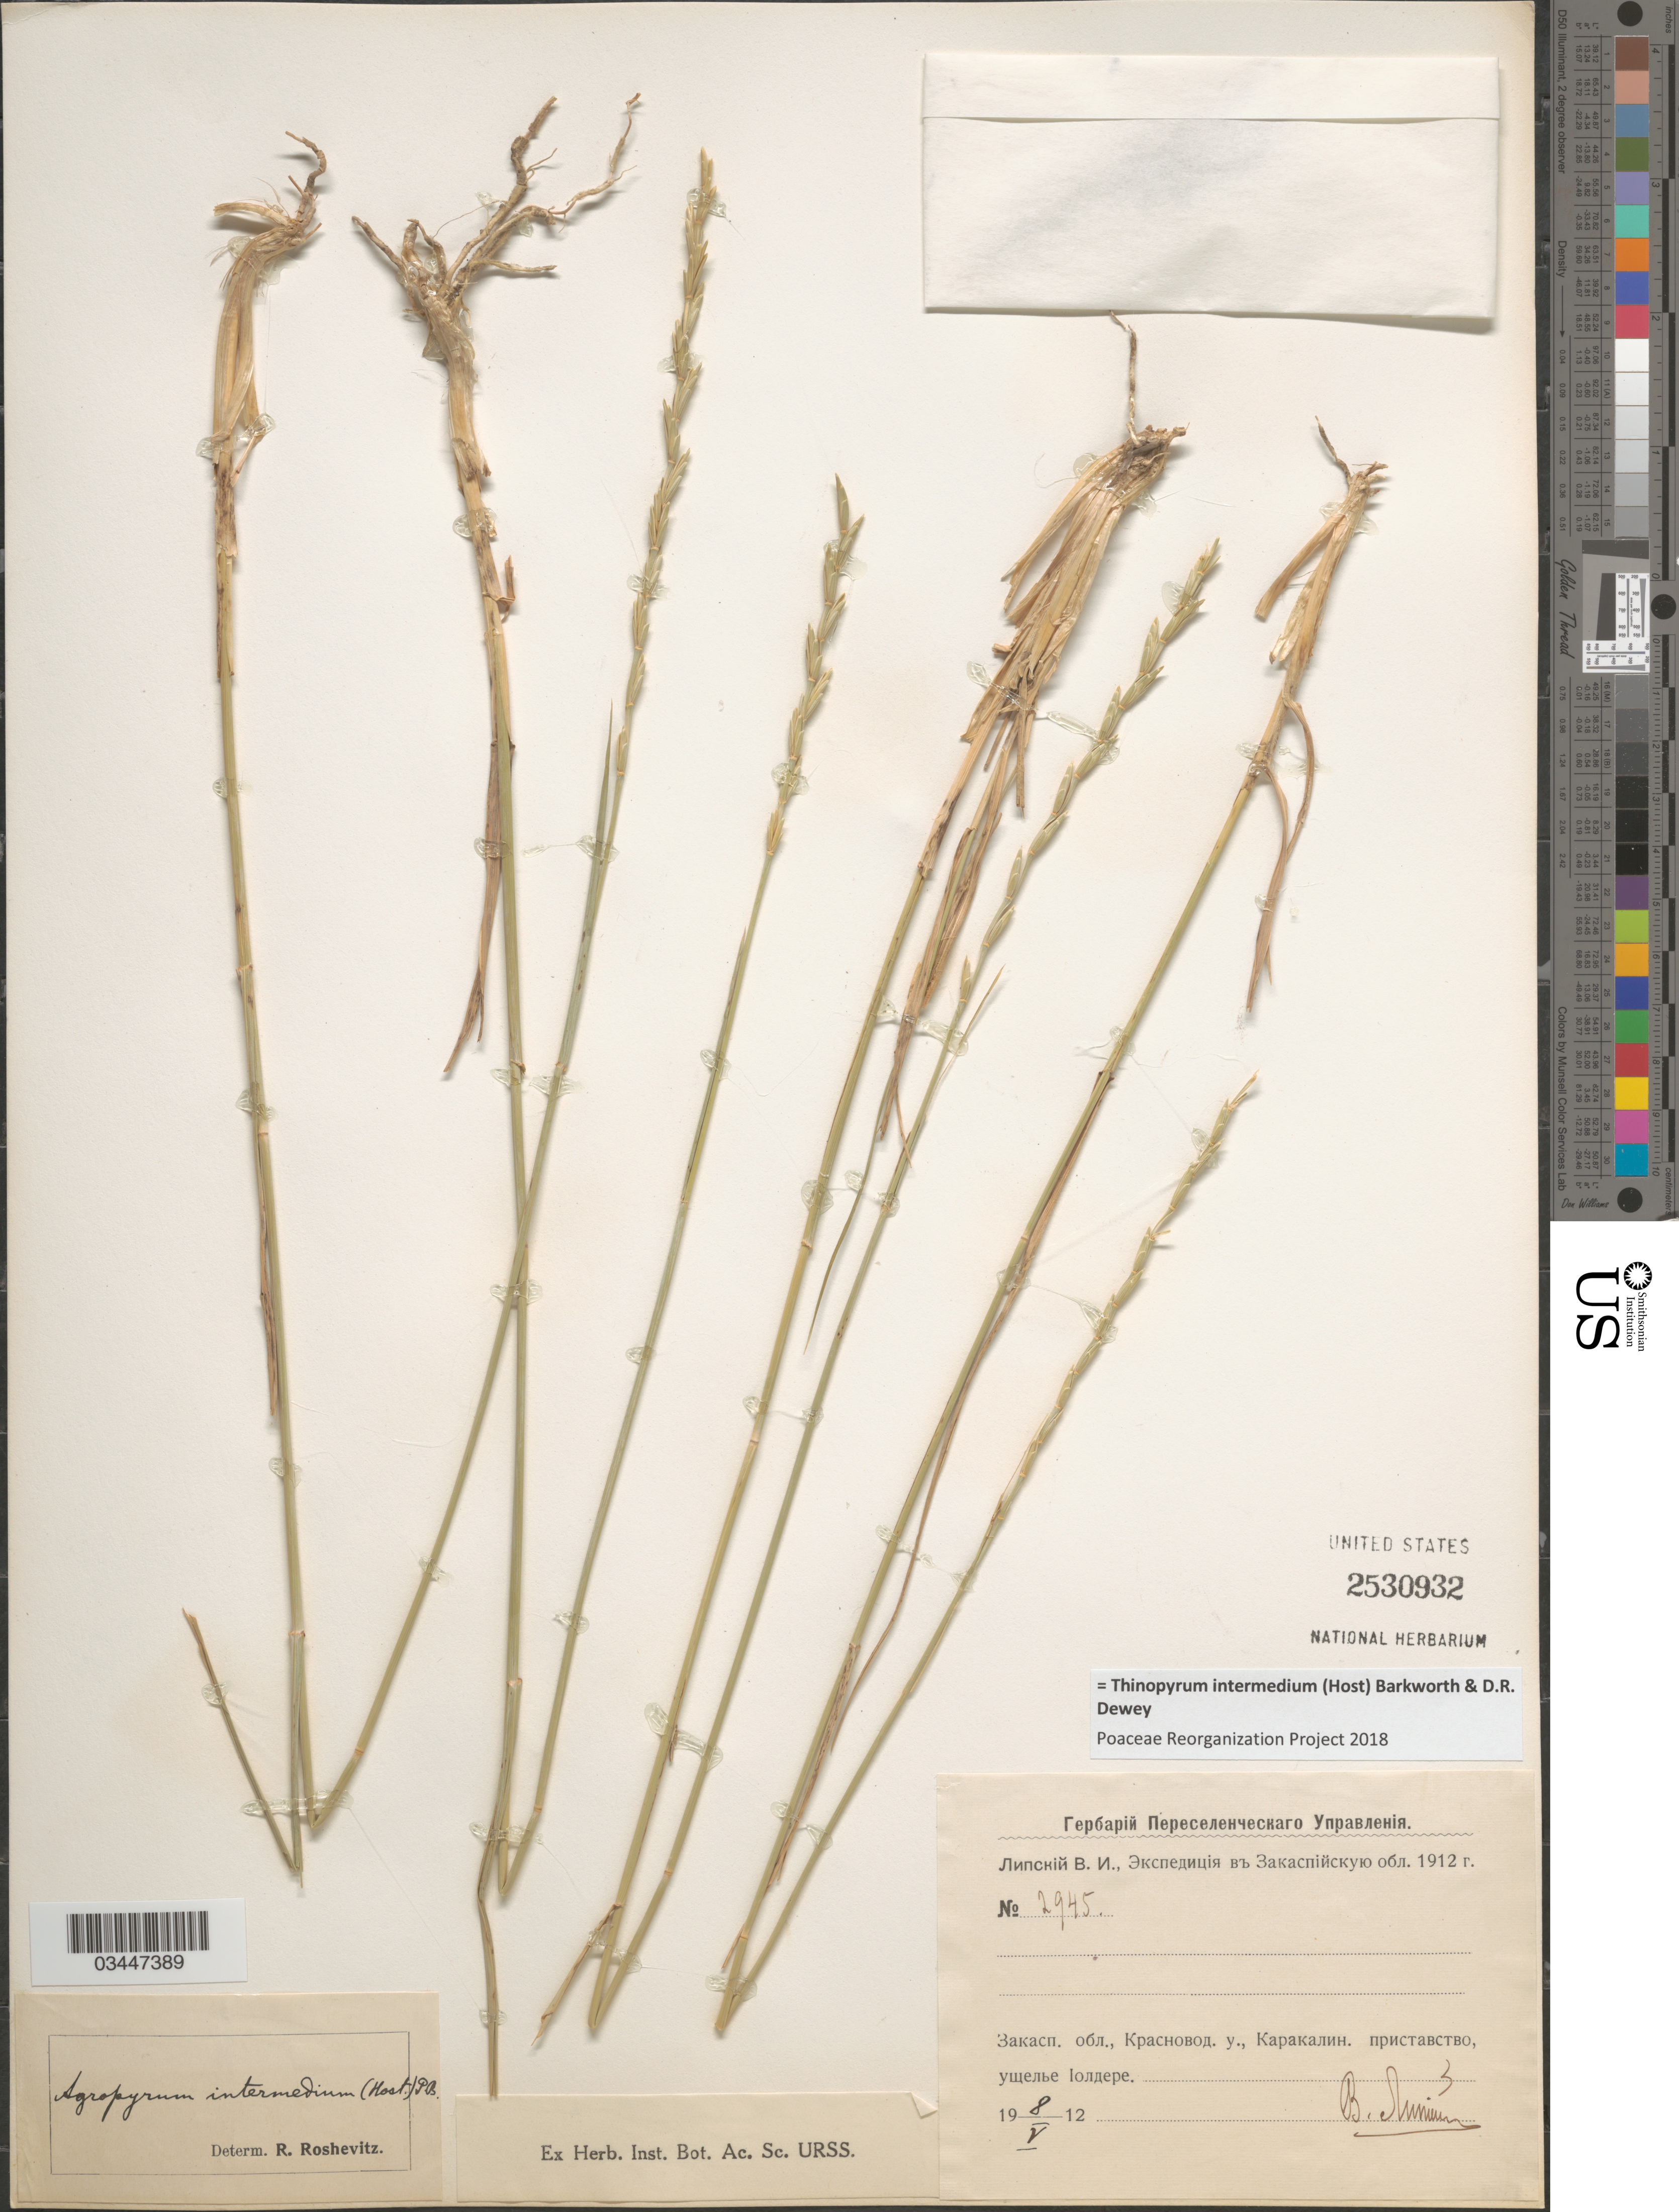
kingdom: Plantae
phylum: Tracheophyta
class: Liliopsida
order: Poales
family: Poaceae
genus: Thinopyrum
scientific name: Thinopyrum intermedium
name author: (Host) Barkworth & Dewey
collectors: V. Lipskiy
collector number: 2945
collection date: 1912-05-08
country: Turkmenistan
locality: Ioldere gorge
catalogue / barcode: US 2530932